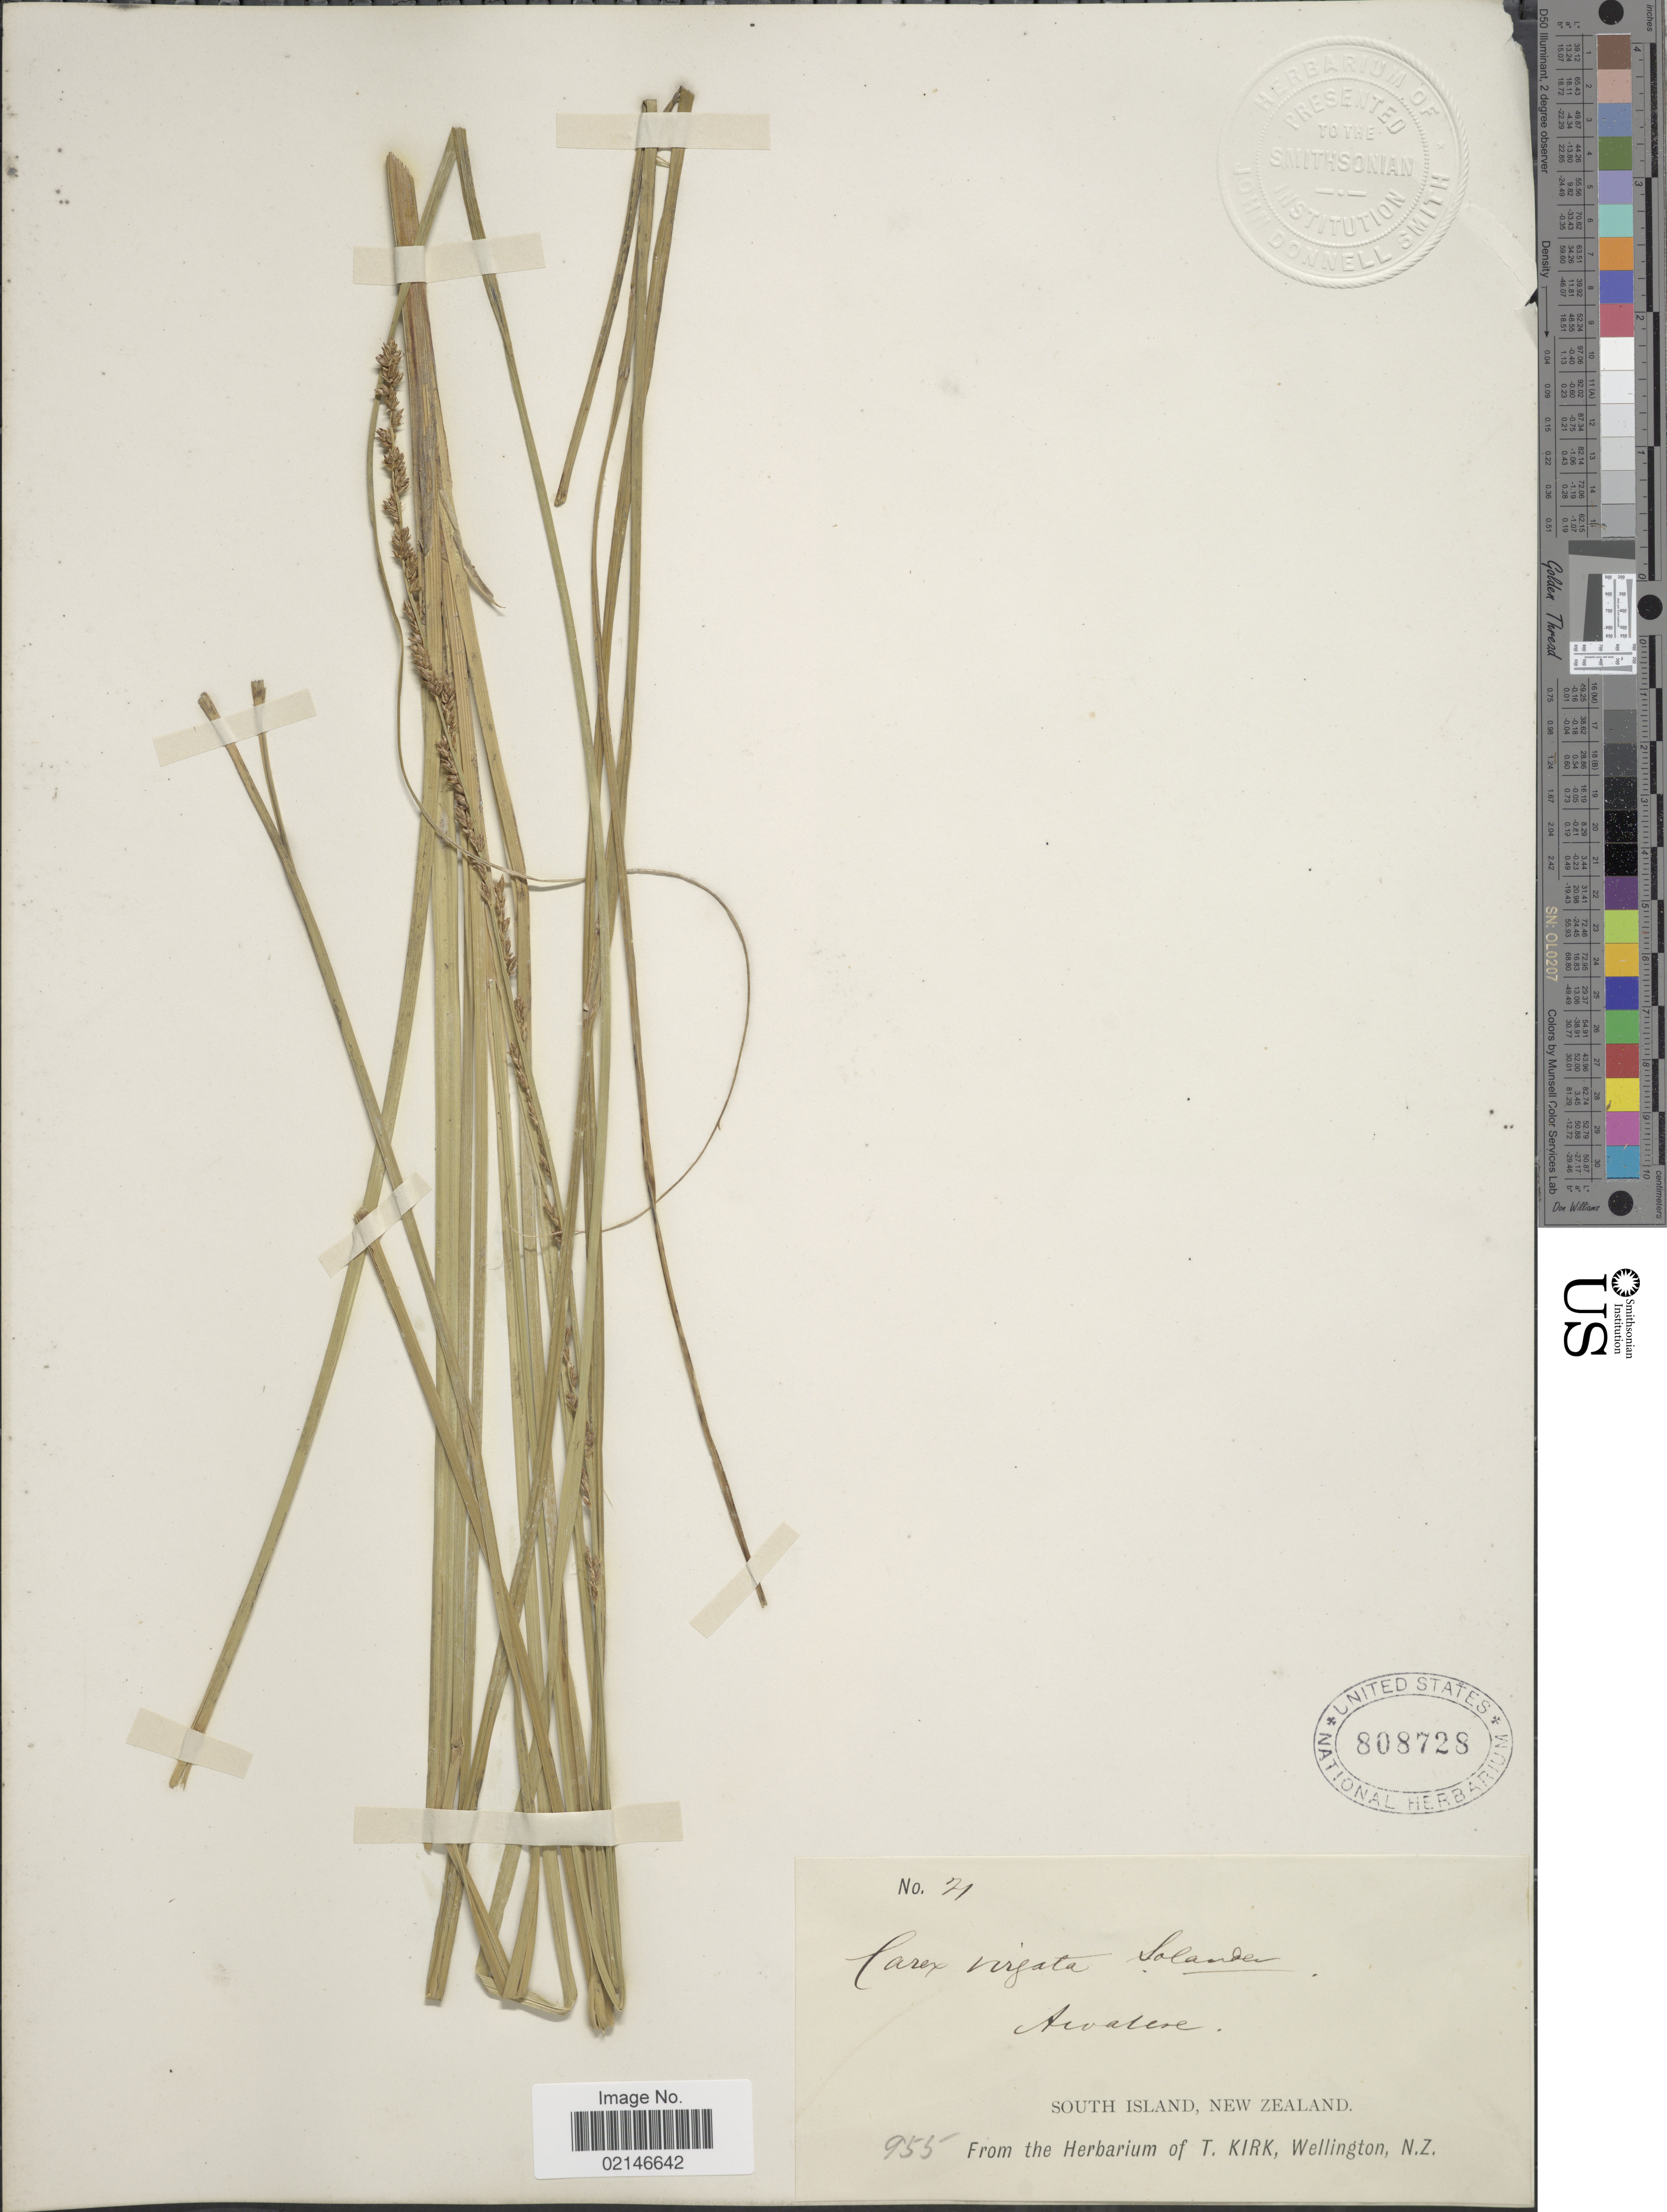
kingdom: Plantae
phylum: Tracheophyta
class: Liliopsida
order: Poales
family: Cyperaceae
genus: Carex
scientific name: Carex virgata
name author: Sol. ex Boott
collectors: ex herb. T. Kirk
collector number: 955/21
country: New Zealand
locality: Awatere, South Island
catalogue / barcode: US 808728